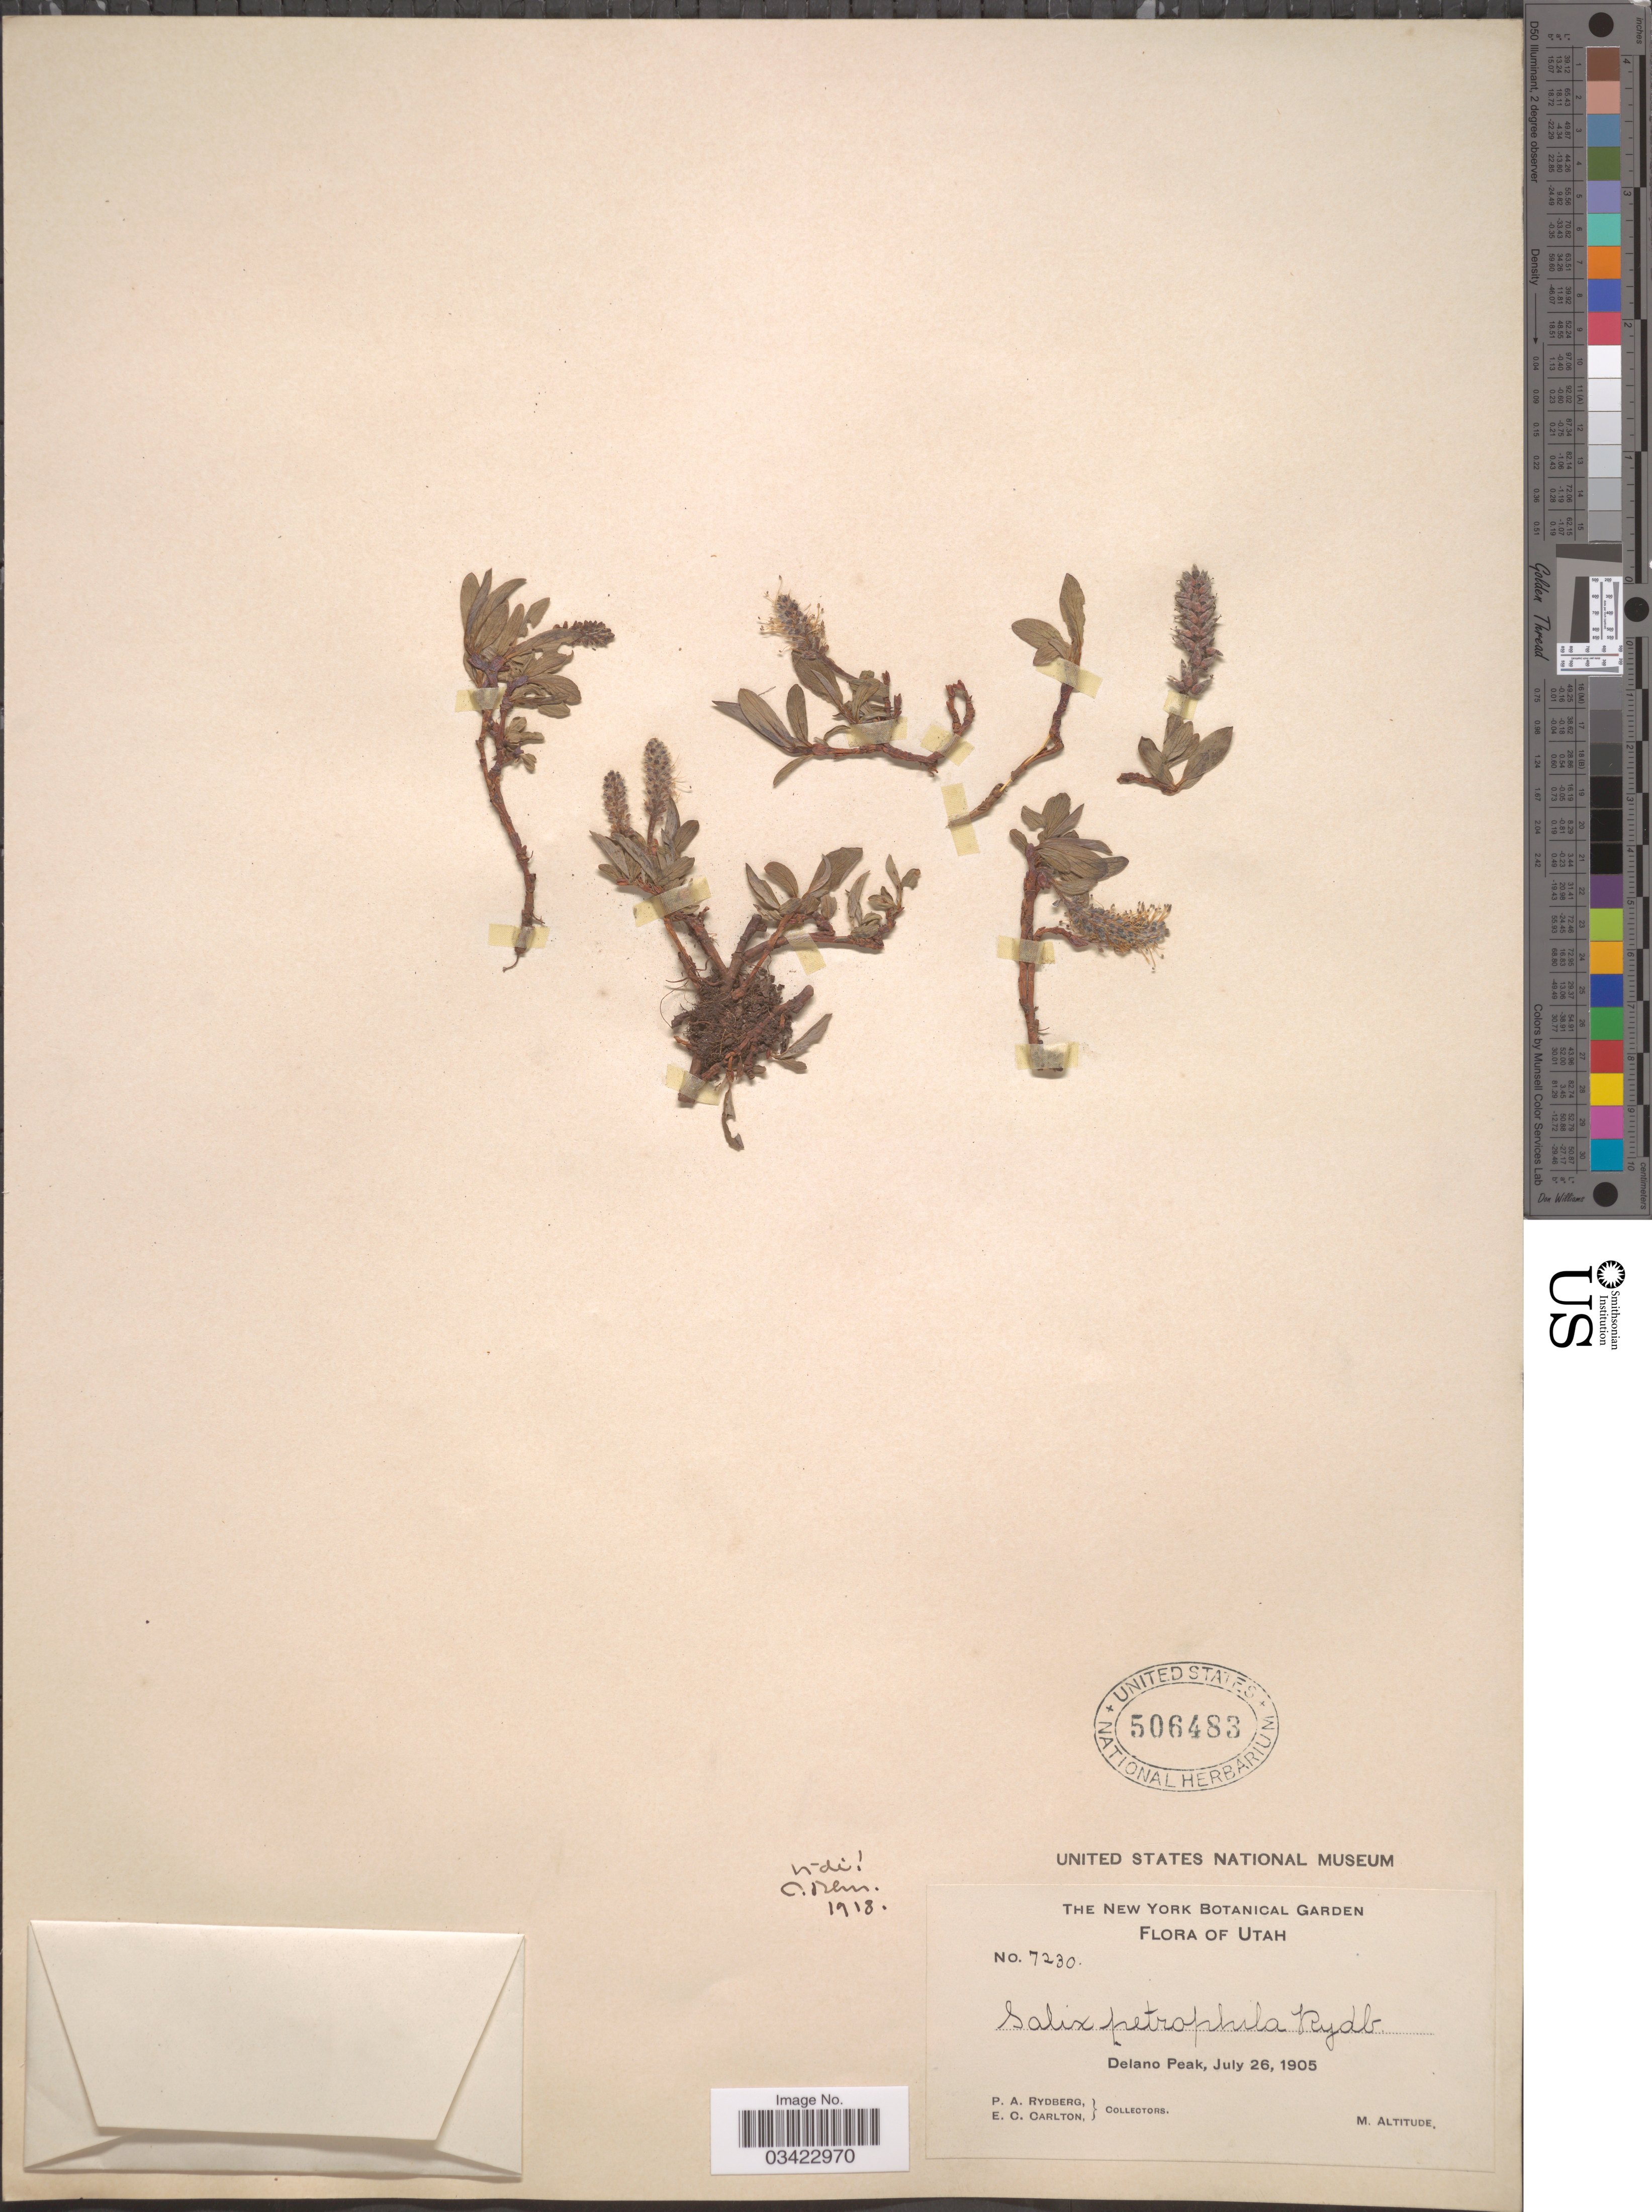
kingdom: Plantae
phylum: Tracheophyta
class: Magnoliopsida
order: Malpighiales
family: Salicaceae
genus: Salix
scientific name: Salix anglorum var. antiplasta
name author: C.K. Schneid.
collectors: P. A. Rydberg & E. Carlton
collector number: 7230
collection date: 1905-07-26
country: United States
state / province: Utah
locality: Delano Peak.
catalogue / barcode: US 506483